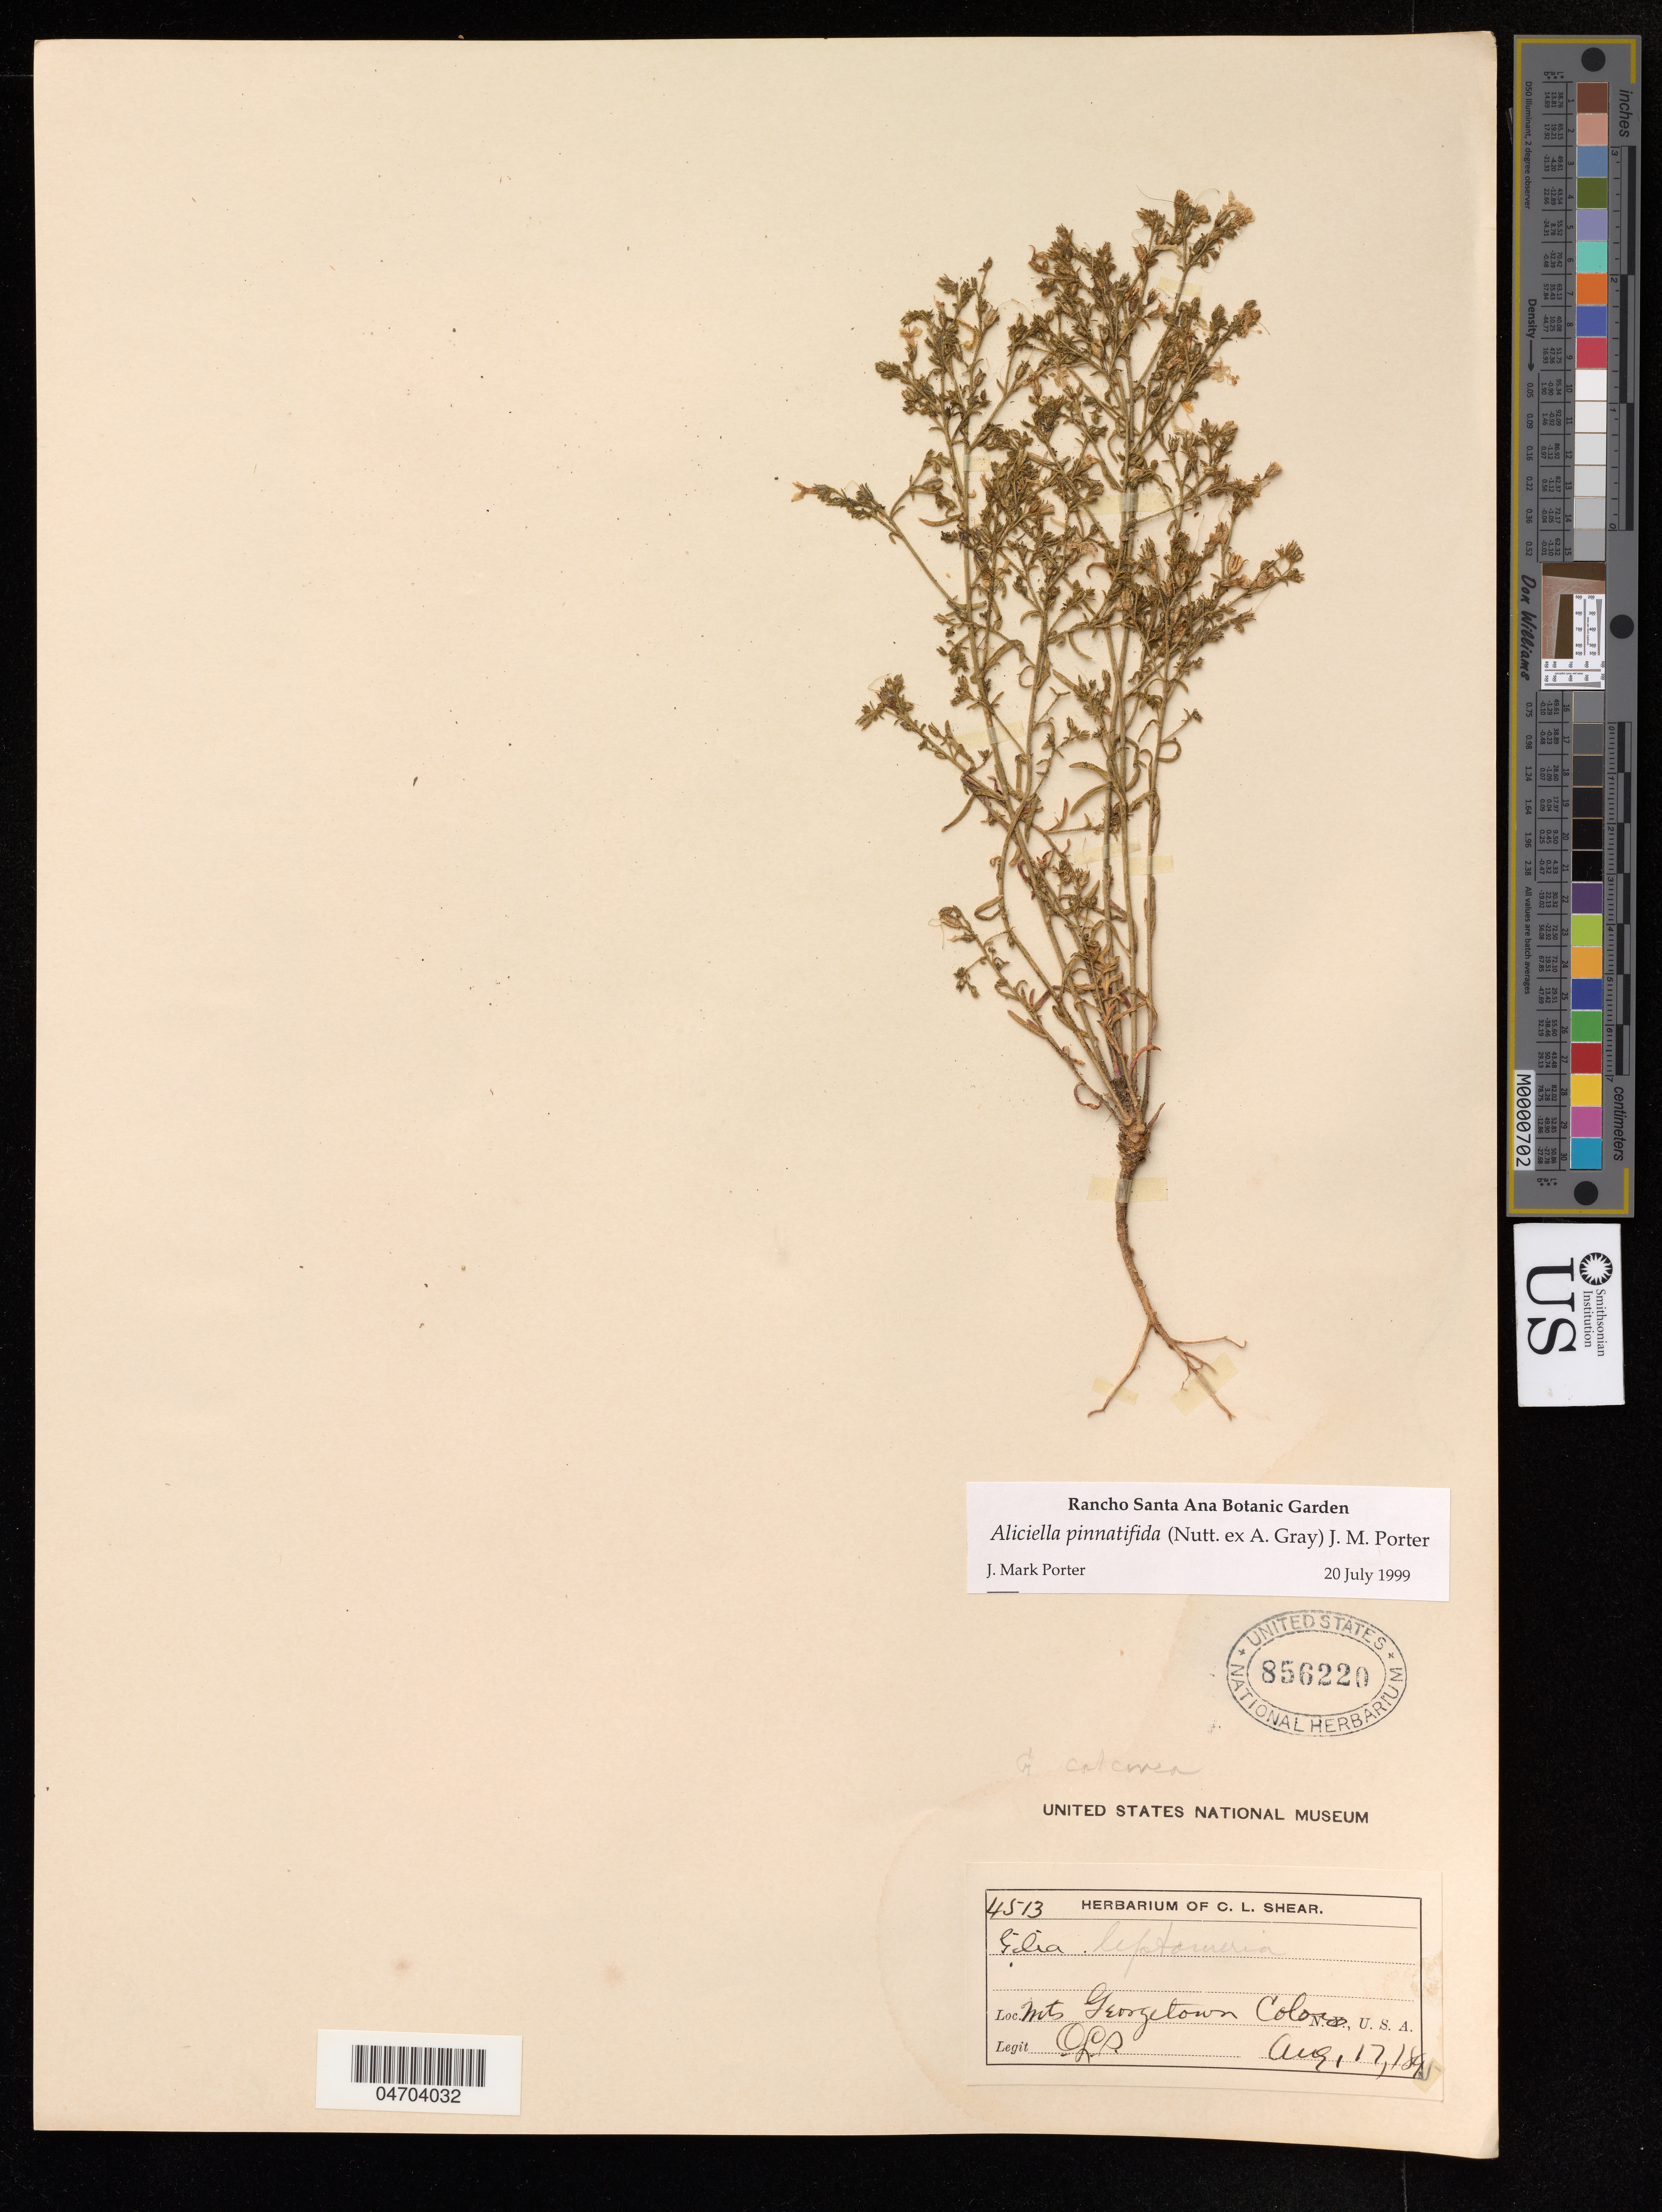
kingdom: Plantae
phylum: Tracheophyta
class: Magnoliopsida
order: Ericales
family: Polemoniaceae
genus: Aliciella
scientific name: Aliciella pinnatifida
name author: (Nutt. ex A. Gray) J.M. Porter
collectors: C. L. S.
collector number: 4513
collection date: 1845-08-17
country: United States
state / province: Colorado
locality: Mts. Georgetown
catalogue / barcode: US 856220